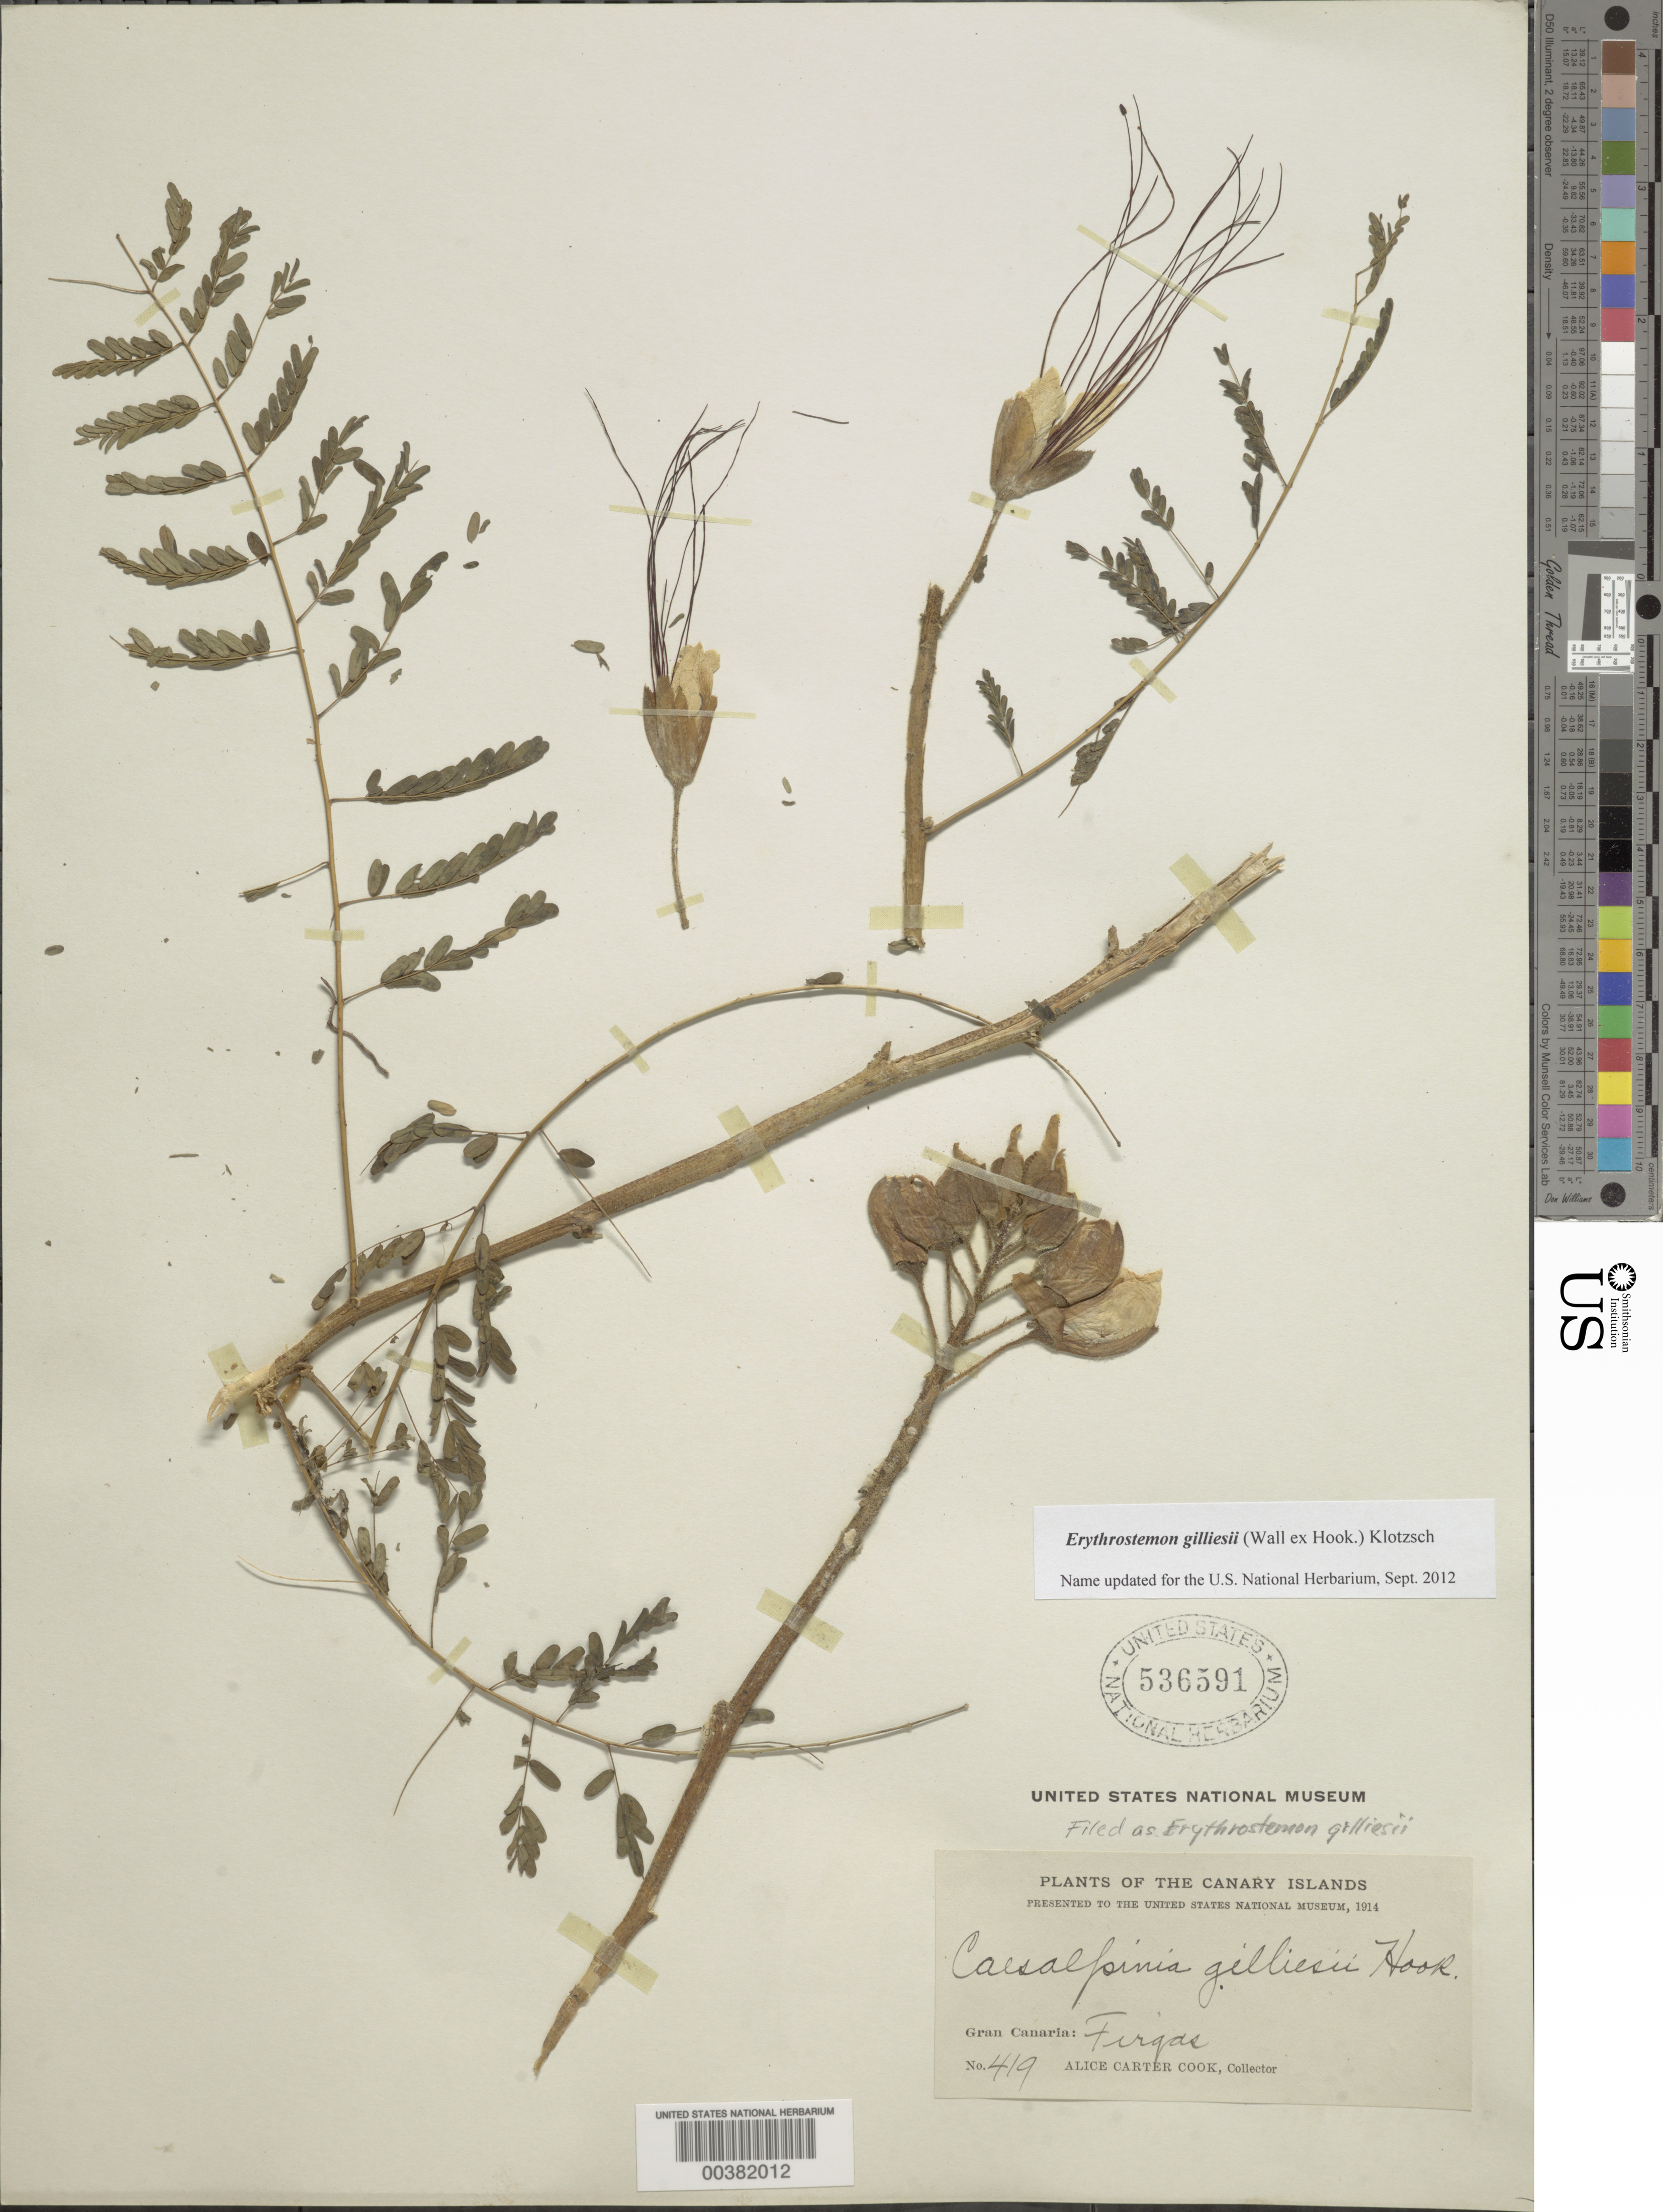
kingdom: Plantae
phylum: Tracheophyta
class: Magnoliopsida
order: Fabales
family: Fabaceae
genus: Erythrostemon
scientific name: Erythrostemon gilliesii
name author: (Hook.) Klotzsch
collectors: Alice C. Cook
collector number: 419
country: Spain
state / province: Canarias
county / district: Las Palmas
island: Grand Canary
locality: Firgas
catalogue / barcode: US 536591